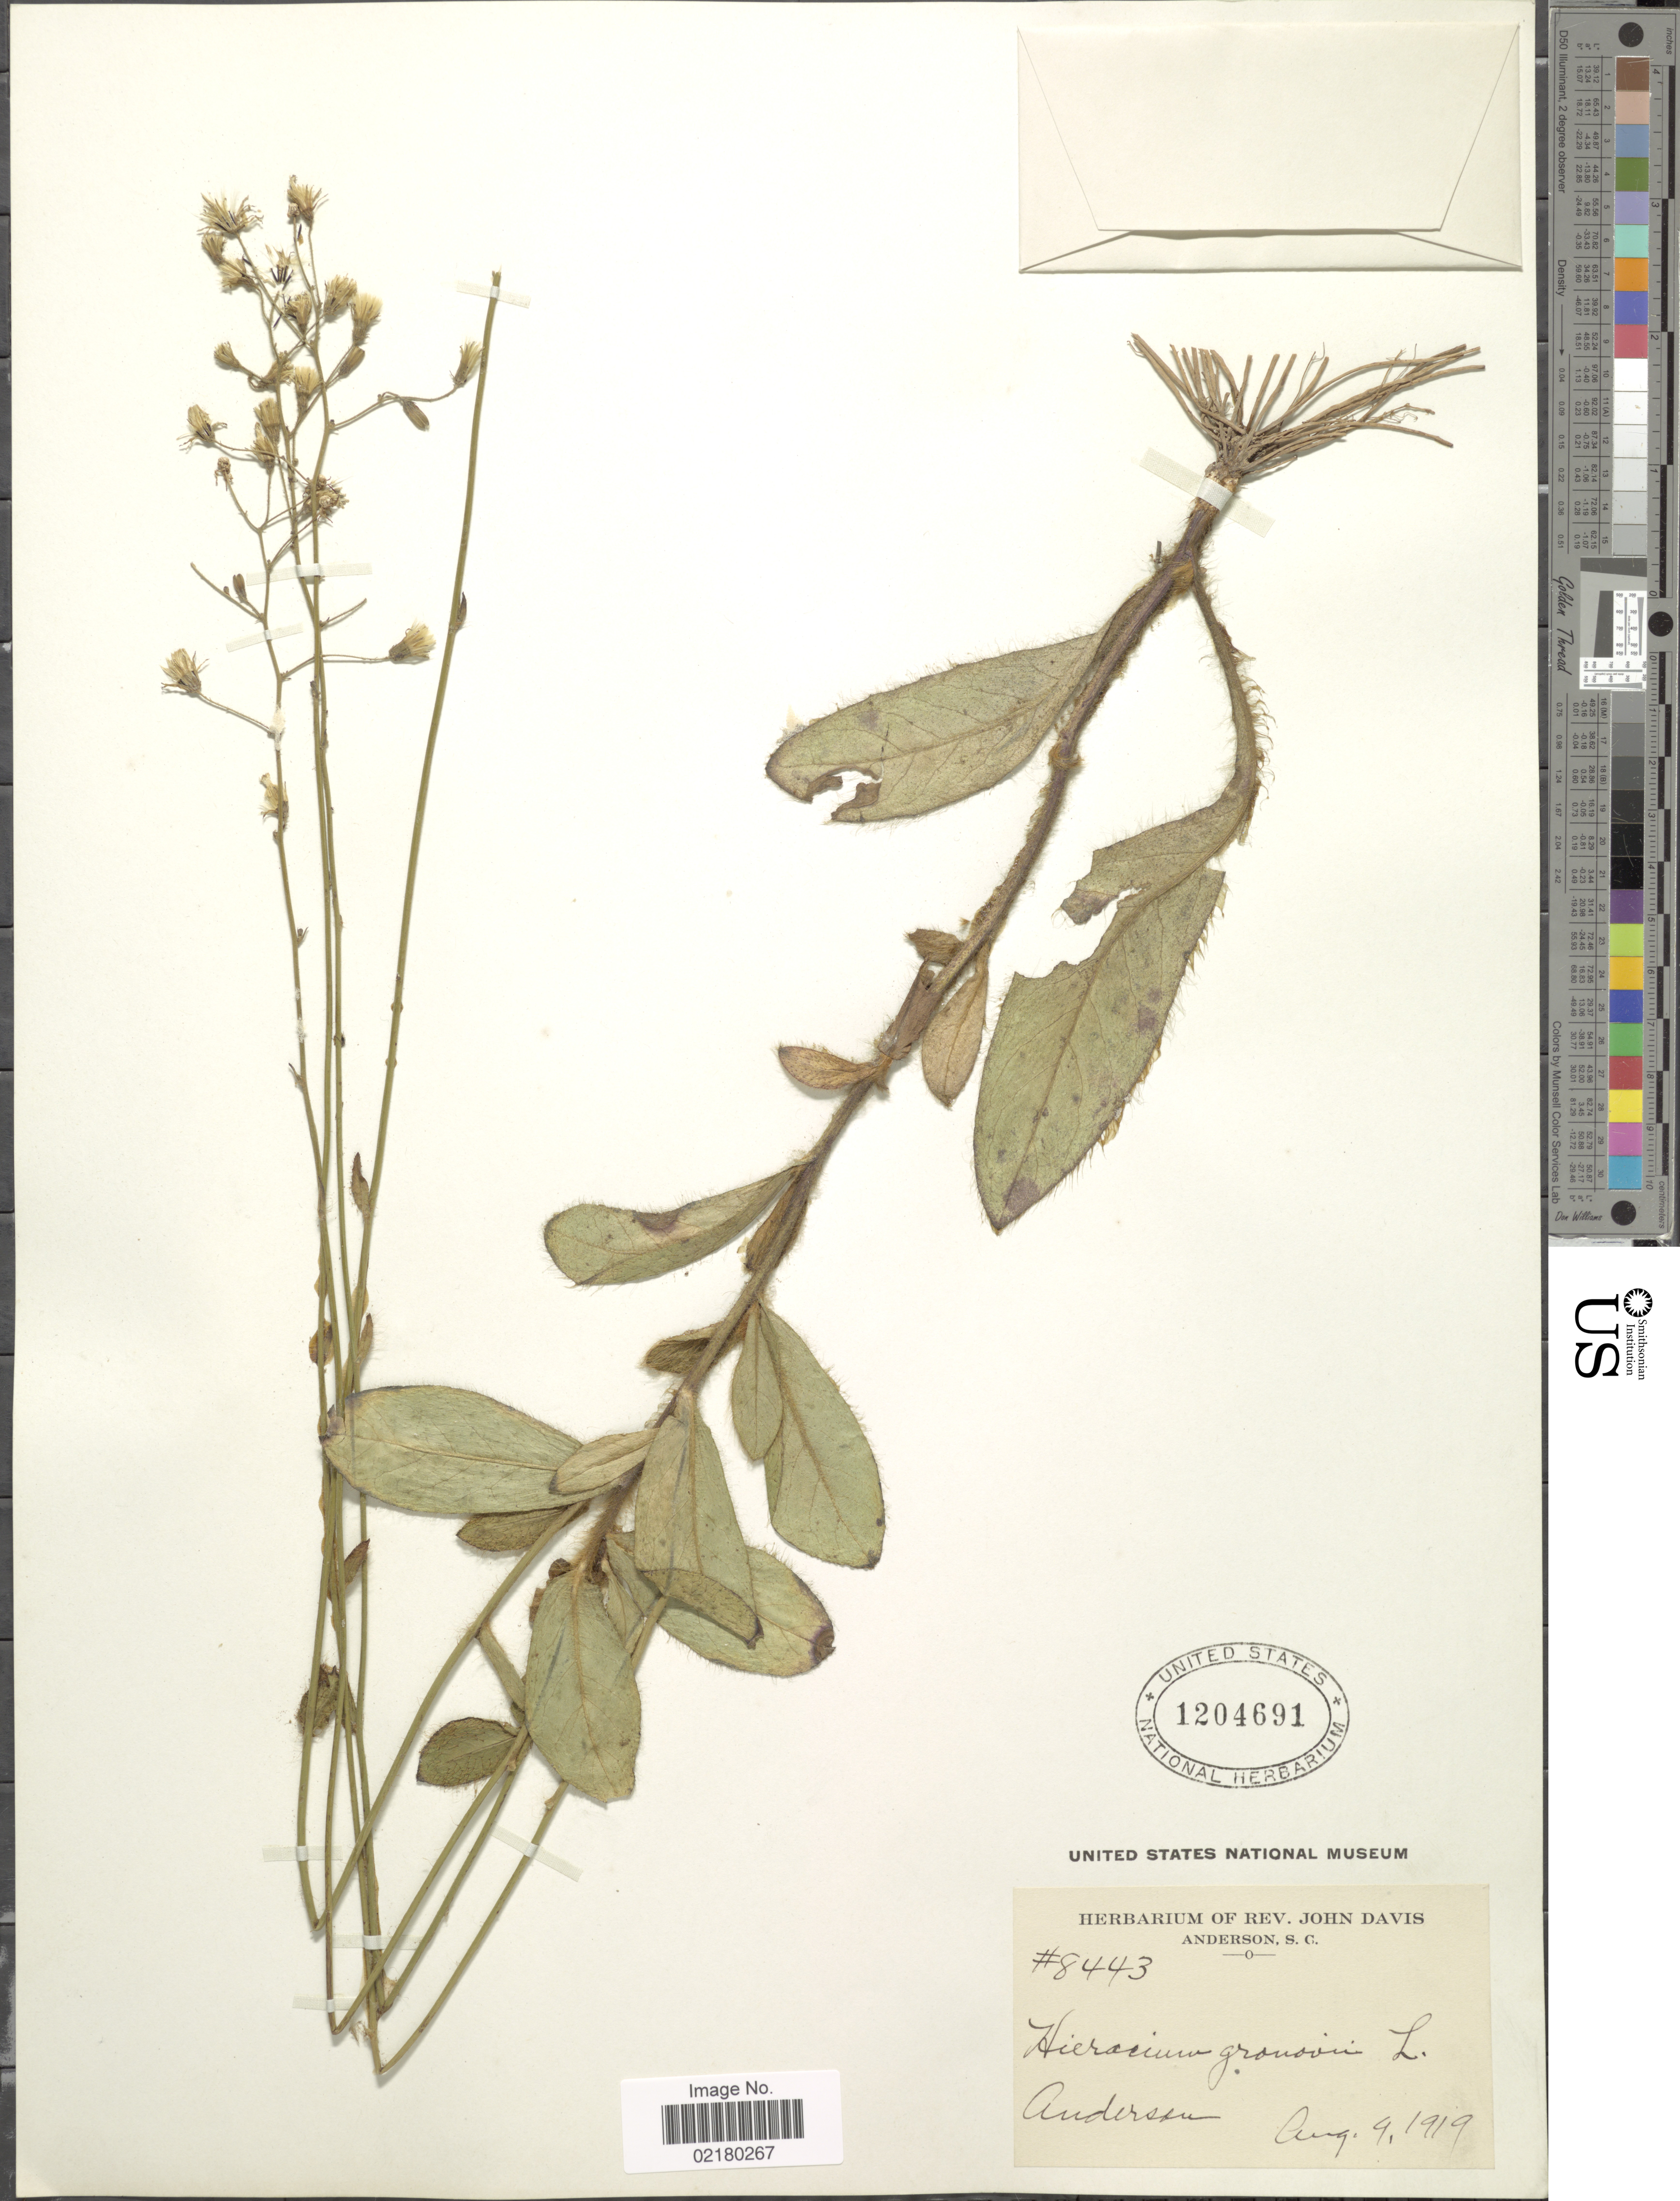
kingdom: Plantae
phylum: Tracheophyta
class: Magnoliopsida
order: Asterales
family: Asteraceae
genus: Hieracium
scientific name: Hieracium gronovii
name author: L.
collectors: J. Davis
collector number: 8443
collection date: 1919-08-09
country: United States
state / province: South Carolina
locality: Anderson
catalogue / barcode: US 1204691